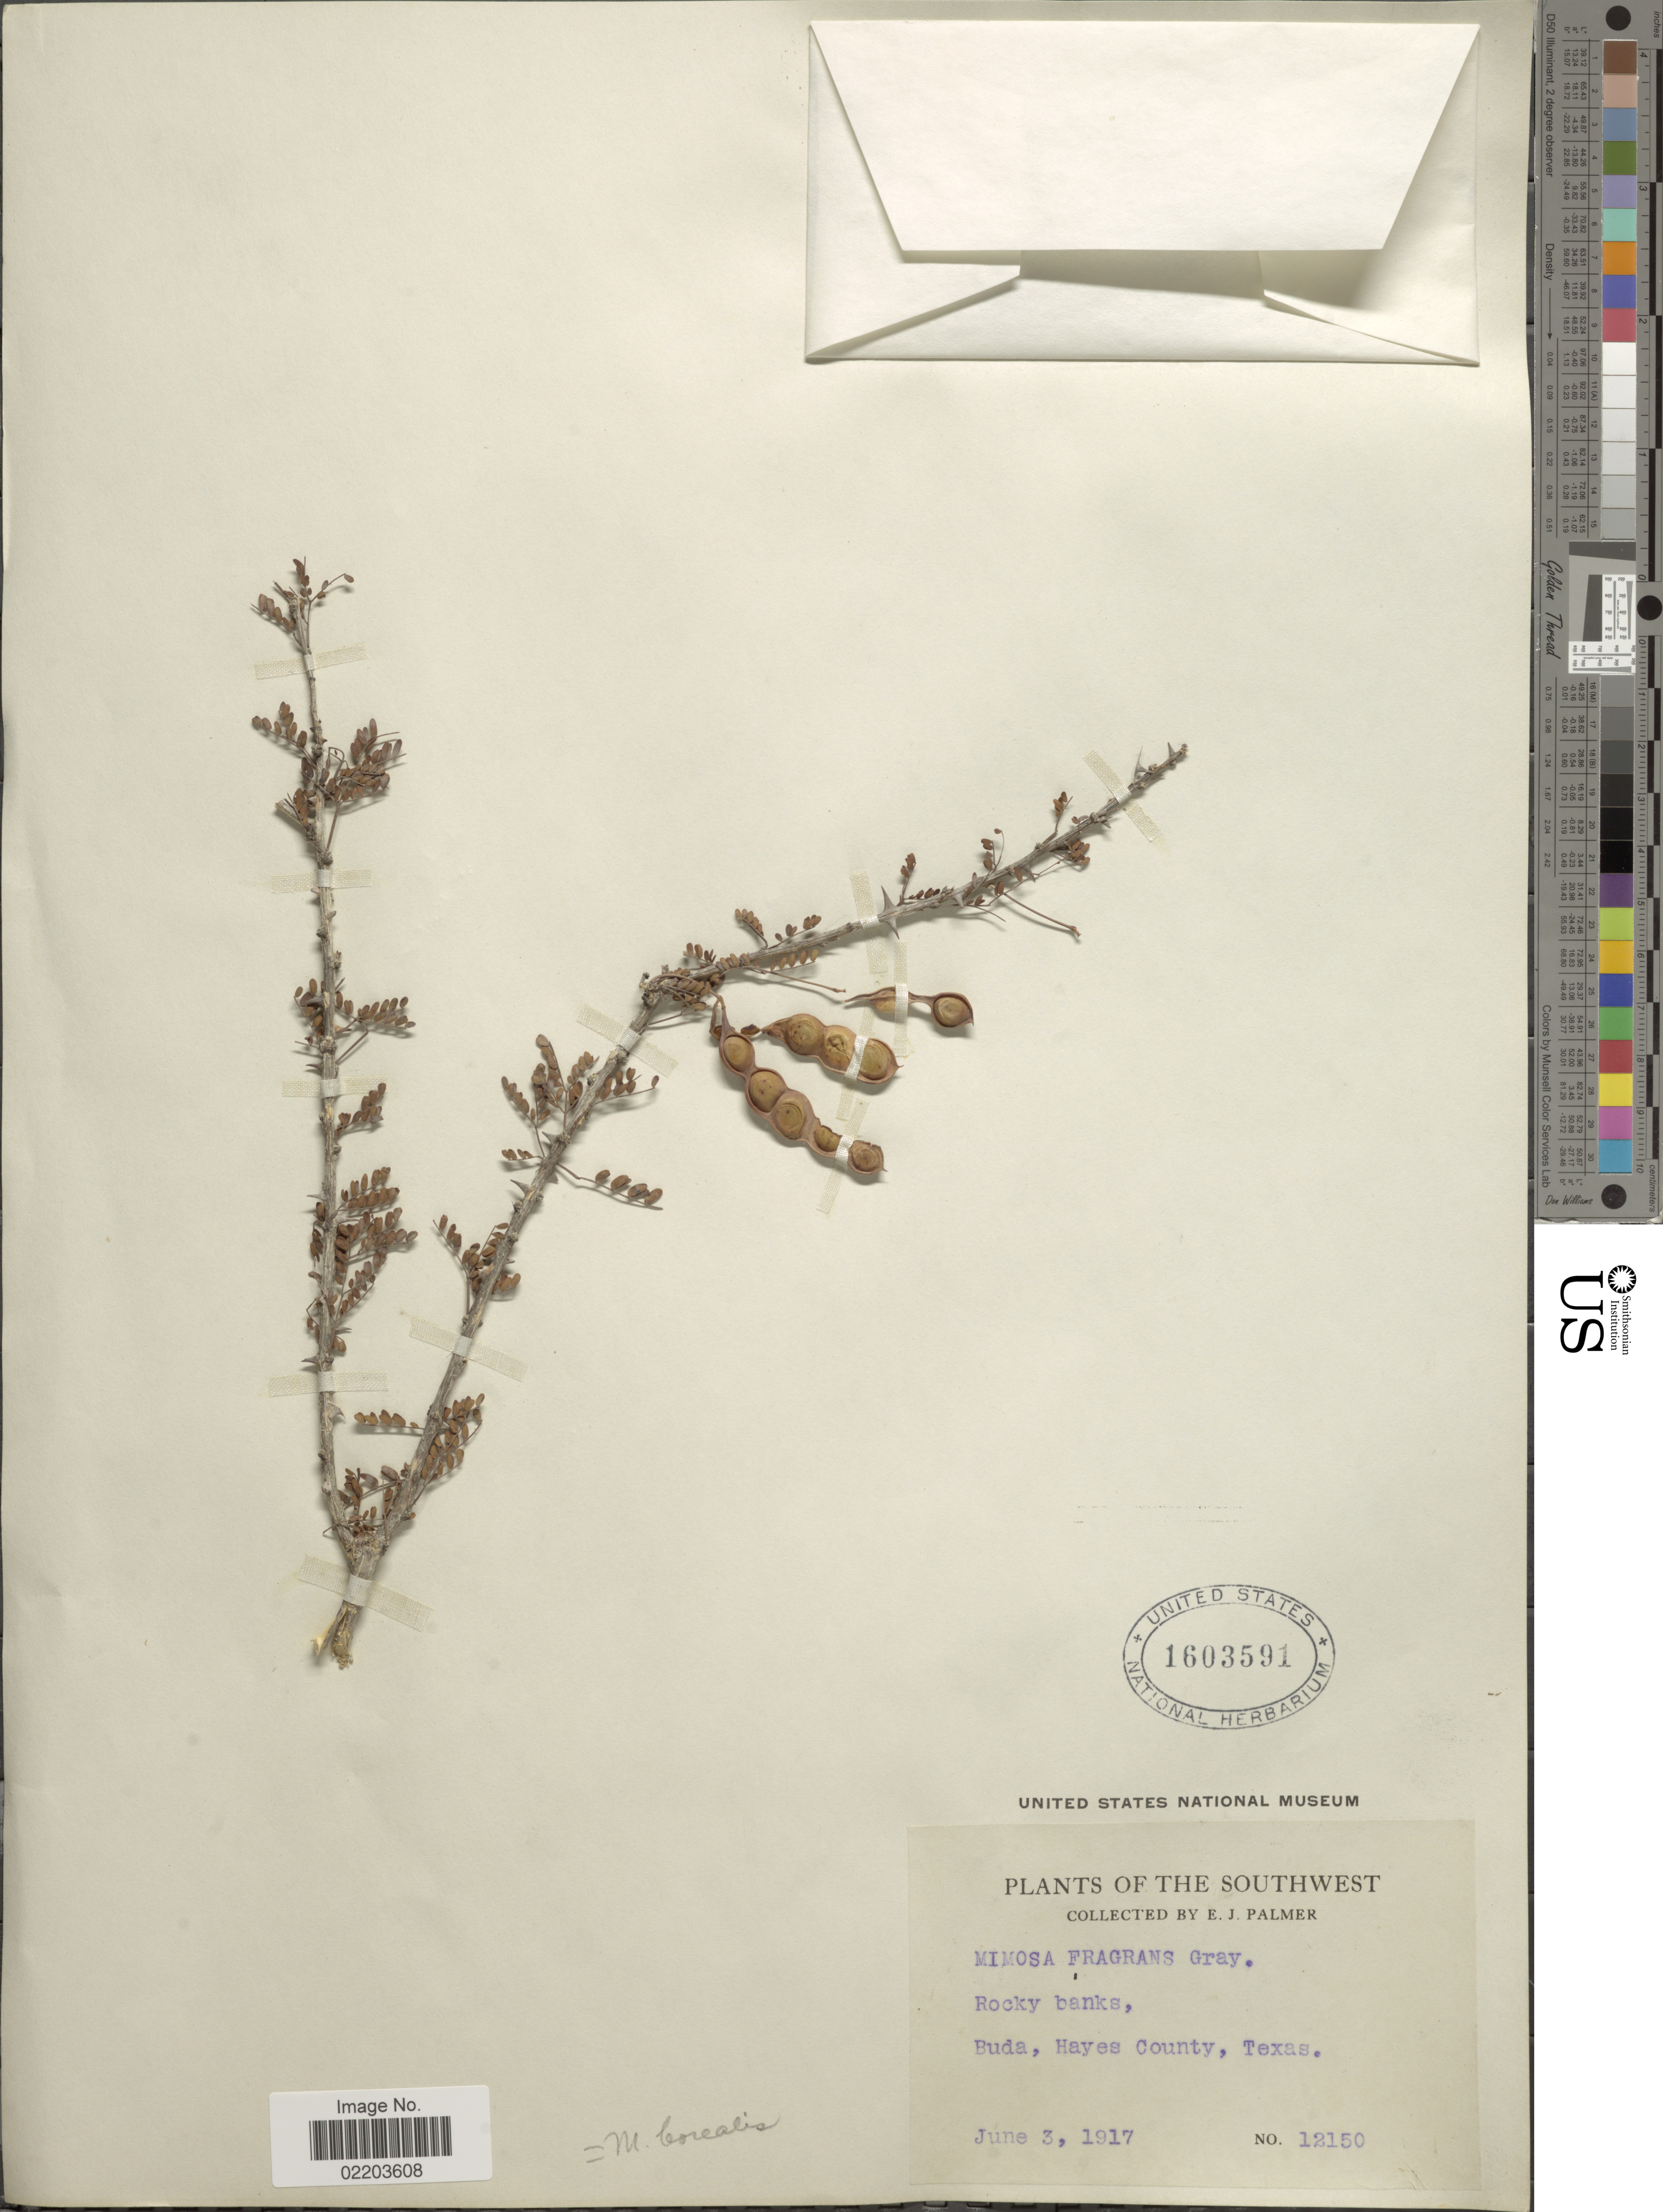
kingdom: Plantae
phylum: Tracheophyta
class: Magnoliopsida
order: Fabales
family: Fabaceae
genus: Mimosa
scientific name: Mimosa borealis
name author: A. Gray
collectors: E. J. Palmer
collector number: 12150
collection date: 1917-06-03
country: United States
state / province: Texas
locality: The Southwest, Rocky banks, Buda, Hayes County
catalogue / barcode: US 1603591